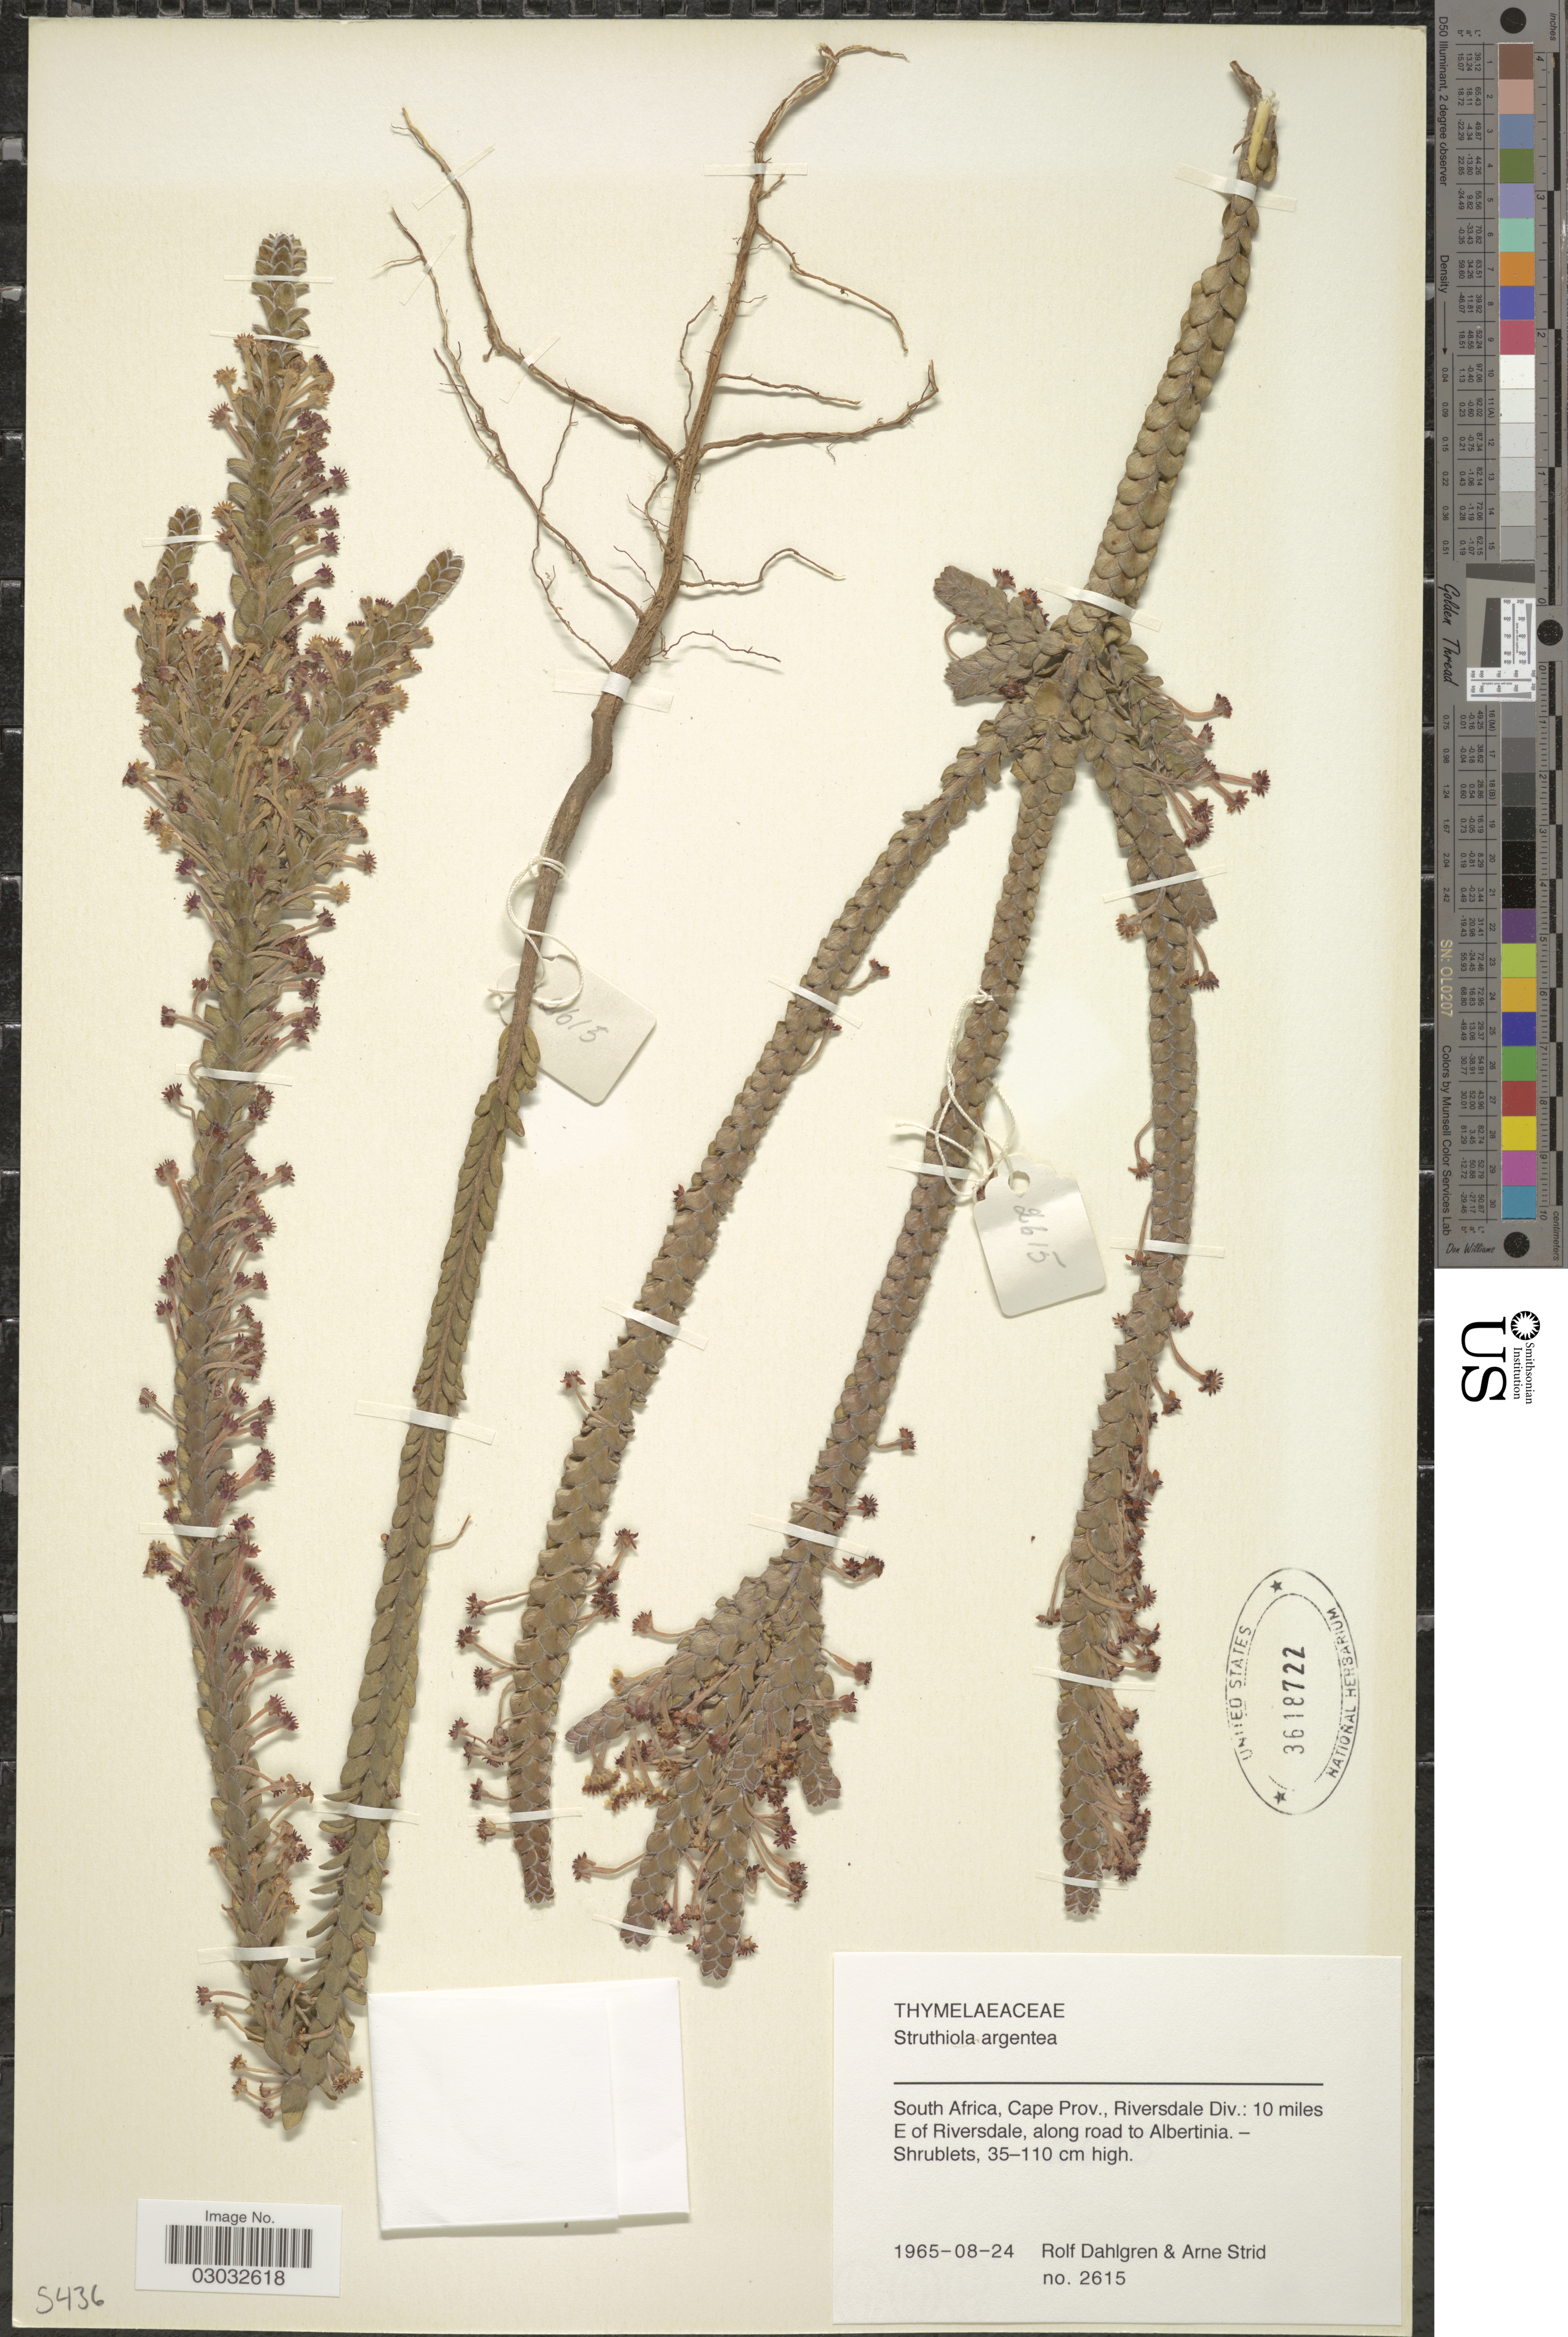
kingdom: Plantae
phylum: Tracheophyta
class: Magnoliopsida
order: Malvales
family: Thymelaeaceae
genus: Struthiola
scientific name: Struthiola argentea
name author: Lehm.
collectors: R. Dahlgren & A. Strid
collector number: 2615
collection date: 1965-08-24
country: South Africa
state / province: Western Cape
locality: Riversdale Div.: 10 miles E of Riversdale, along road to Albertinia.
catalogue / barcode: US 3618722